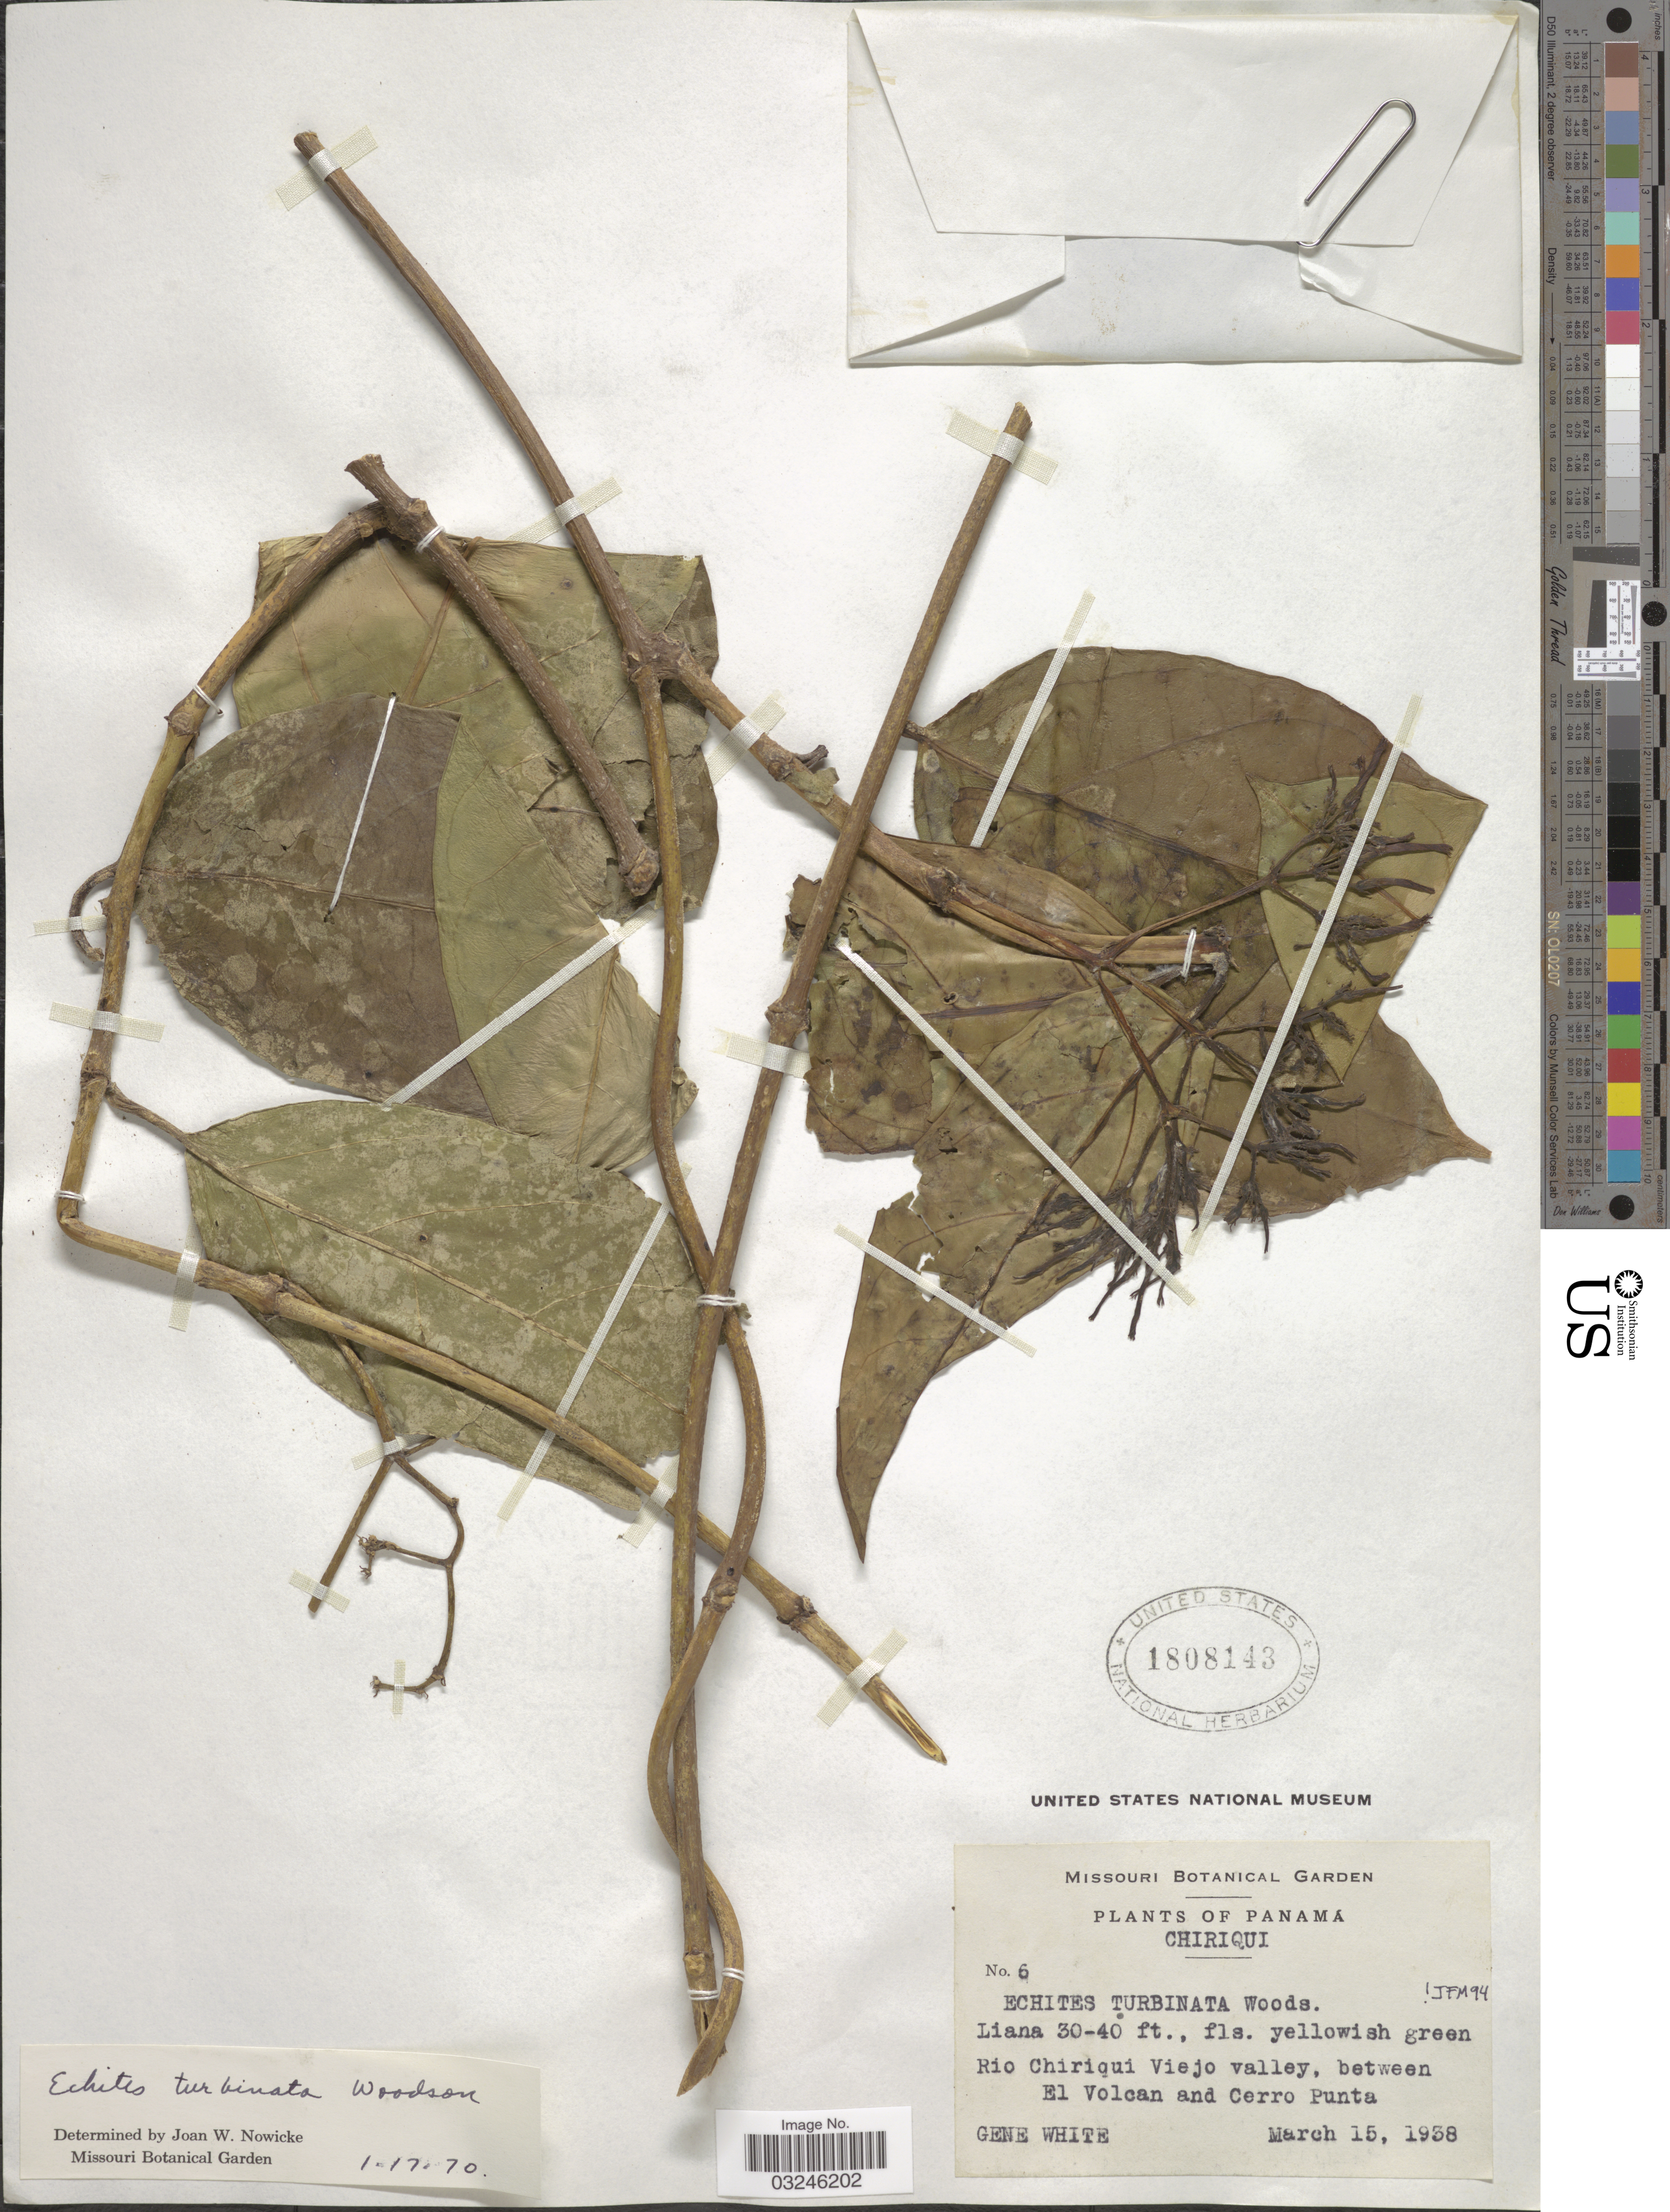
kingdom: Plantae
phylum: Tracheophyta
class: Magnoliopsida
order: Gentianales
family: Apocynaceae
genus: Echites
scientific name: Echites turbinata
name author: Woodson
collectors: G. White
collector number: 6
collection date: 1938-03-15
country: Panama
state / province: Chiriqui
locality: Rio Chiriqui Viejo valley, between El Volcan and Cerro Punta.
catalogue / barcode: US 1808143